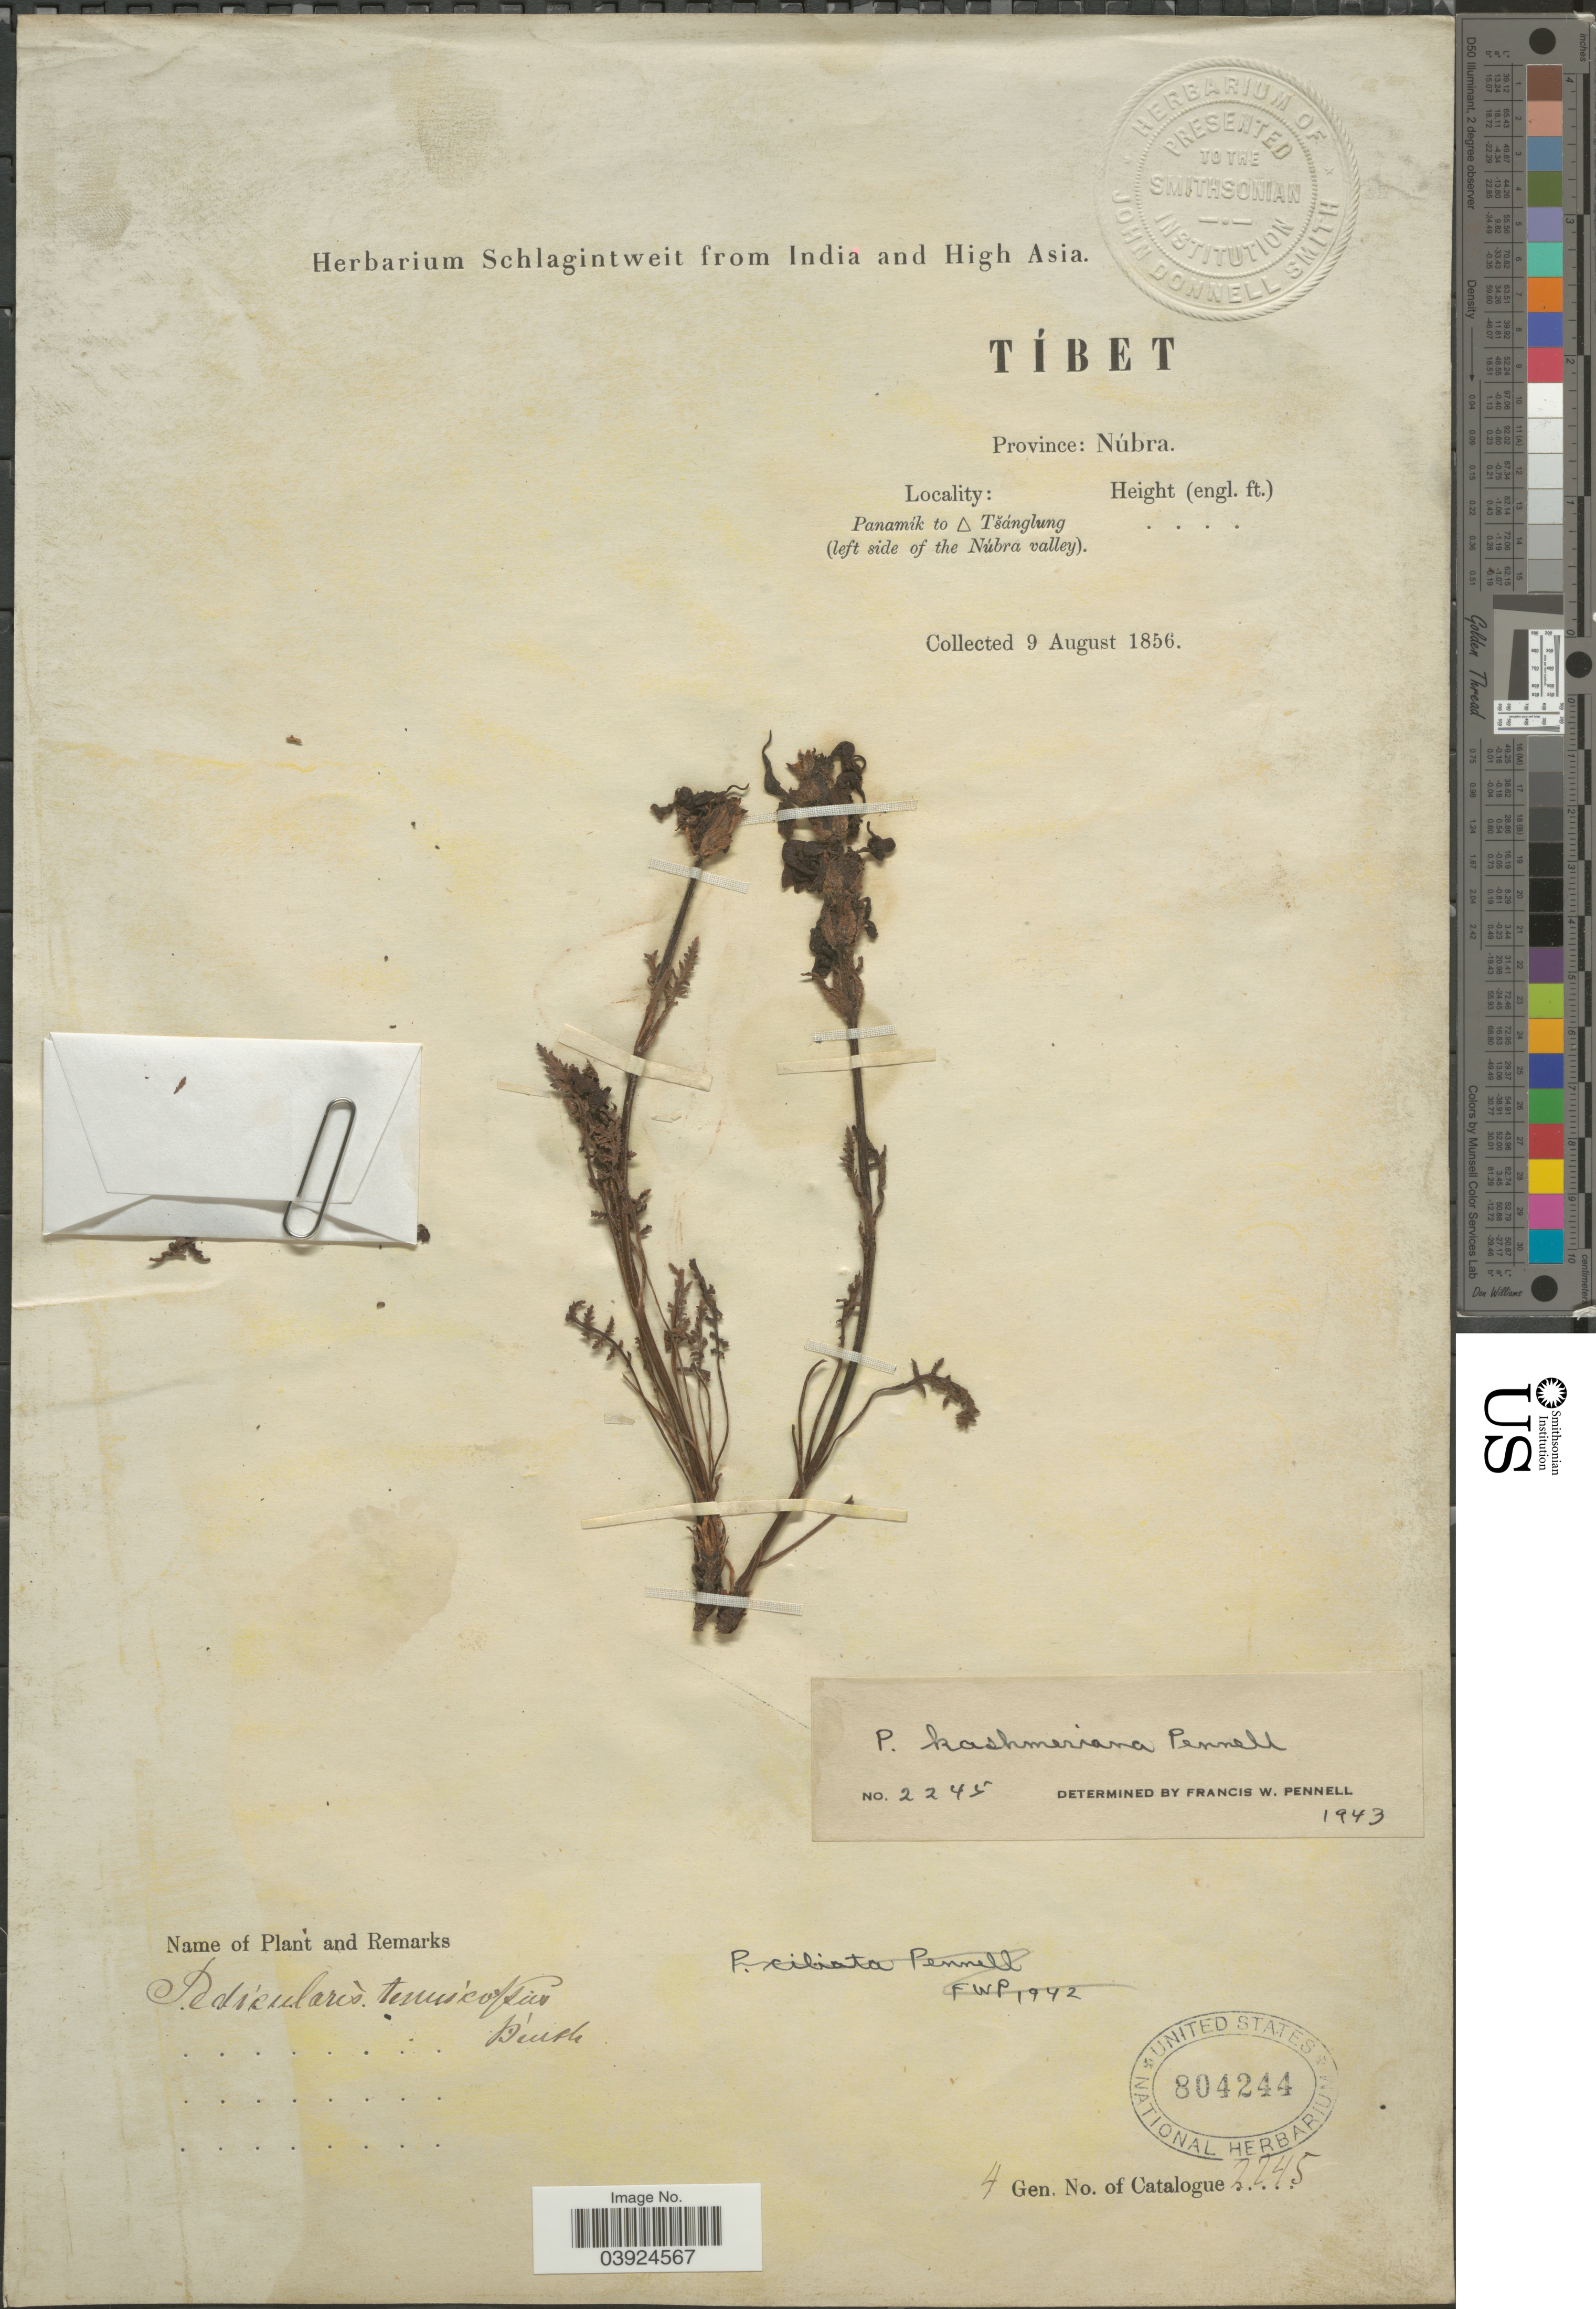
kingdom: Plantae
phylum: Tracheophyta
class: Magnoliopsida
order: Lamiales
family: Orobanchaceae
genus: Pedicularis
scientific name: Pedicularis kashmiriana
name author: Pennell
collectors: ex herb. Schlagintweit from India and High Asia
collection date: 1856-08-09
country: China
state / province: Xizang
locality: Tíbet. Province: Núbra. Panamík to Δ Tšánglung (left side of the Núbra valley).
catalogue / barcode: US 804244